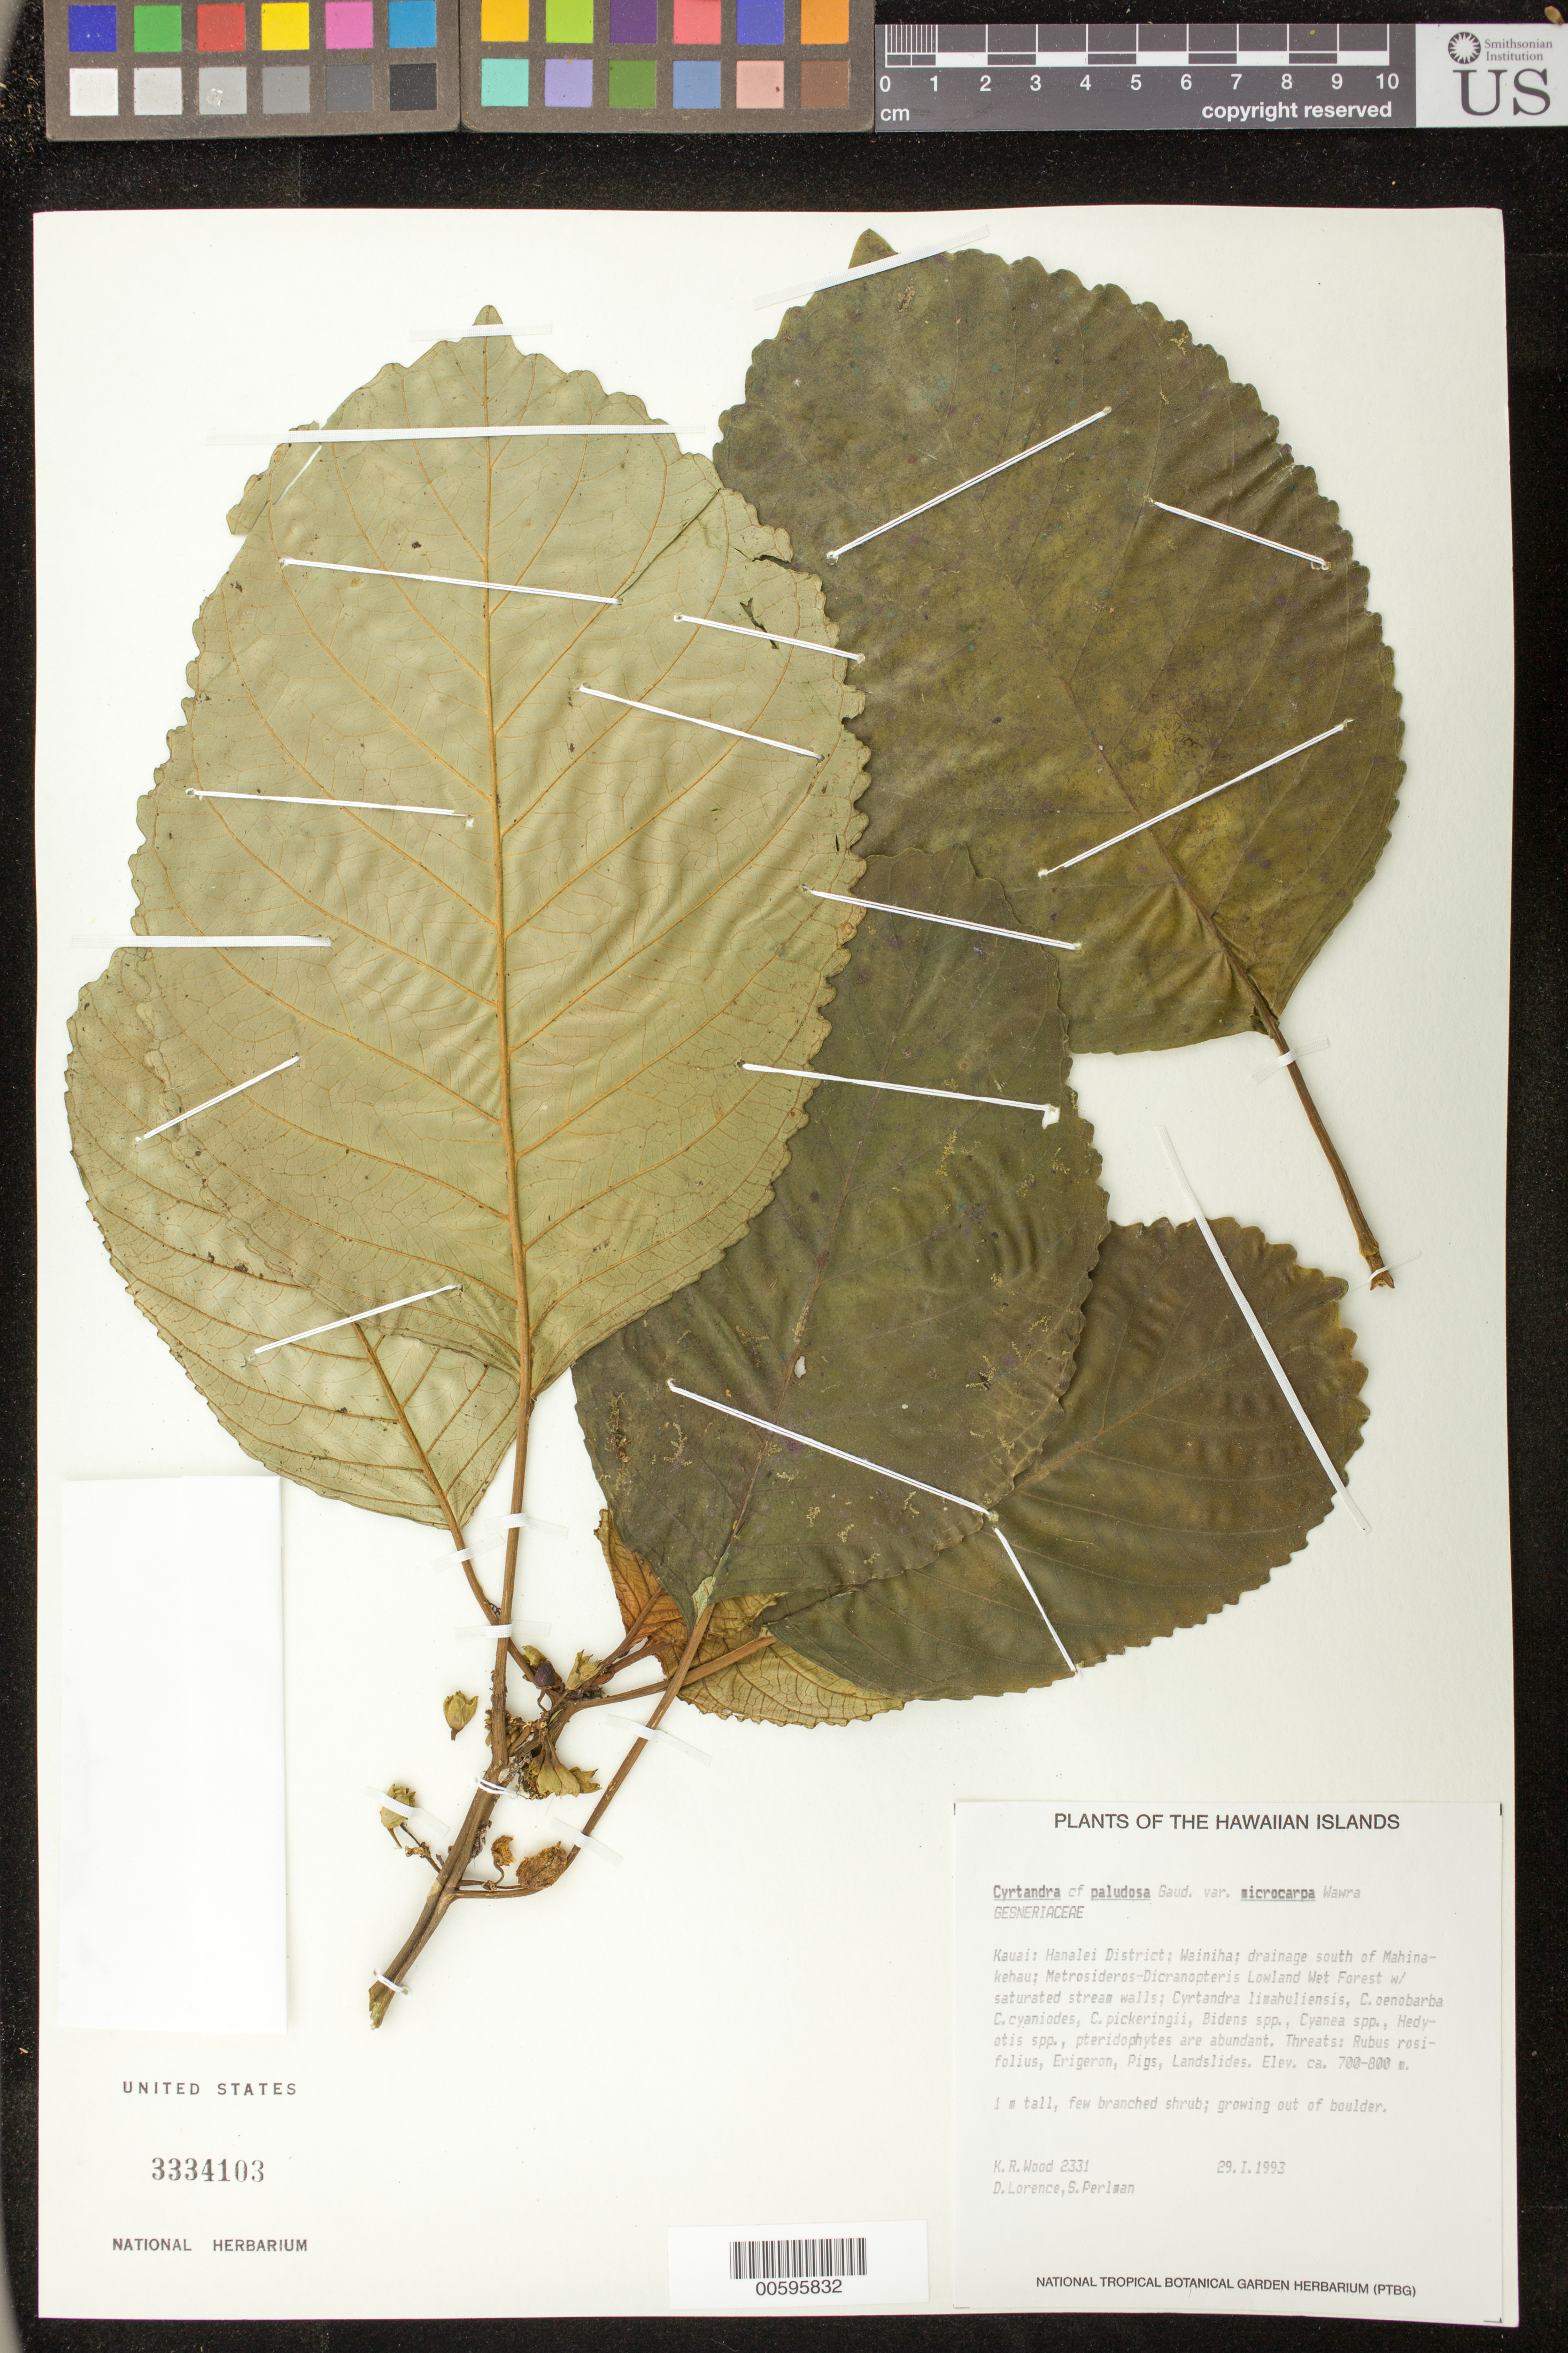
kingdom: Plantae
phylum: Tracheophyta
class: Magnoliopsida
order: Lamiales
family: Gesneriaceae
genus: Cyrtandra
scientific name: Cyrtandra paludosa var. microcarpa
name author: Wawra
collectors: K. R. Wood, D. Lorence & S. P. Perlman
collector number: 2331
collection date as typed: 29 Jan 1993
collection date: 1993-01-29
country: United States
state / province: Hawaii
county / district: Kauai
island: Kaua'i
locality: Hanalei Dist; Wainiha; drainage S of Mahinakehau.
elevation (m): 700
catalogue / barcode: US 3334103